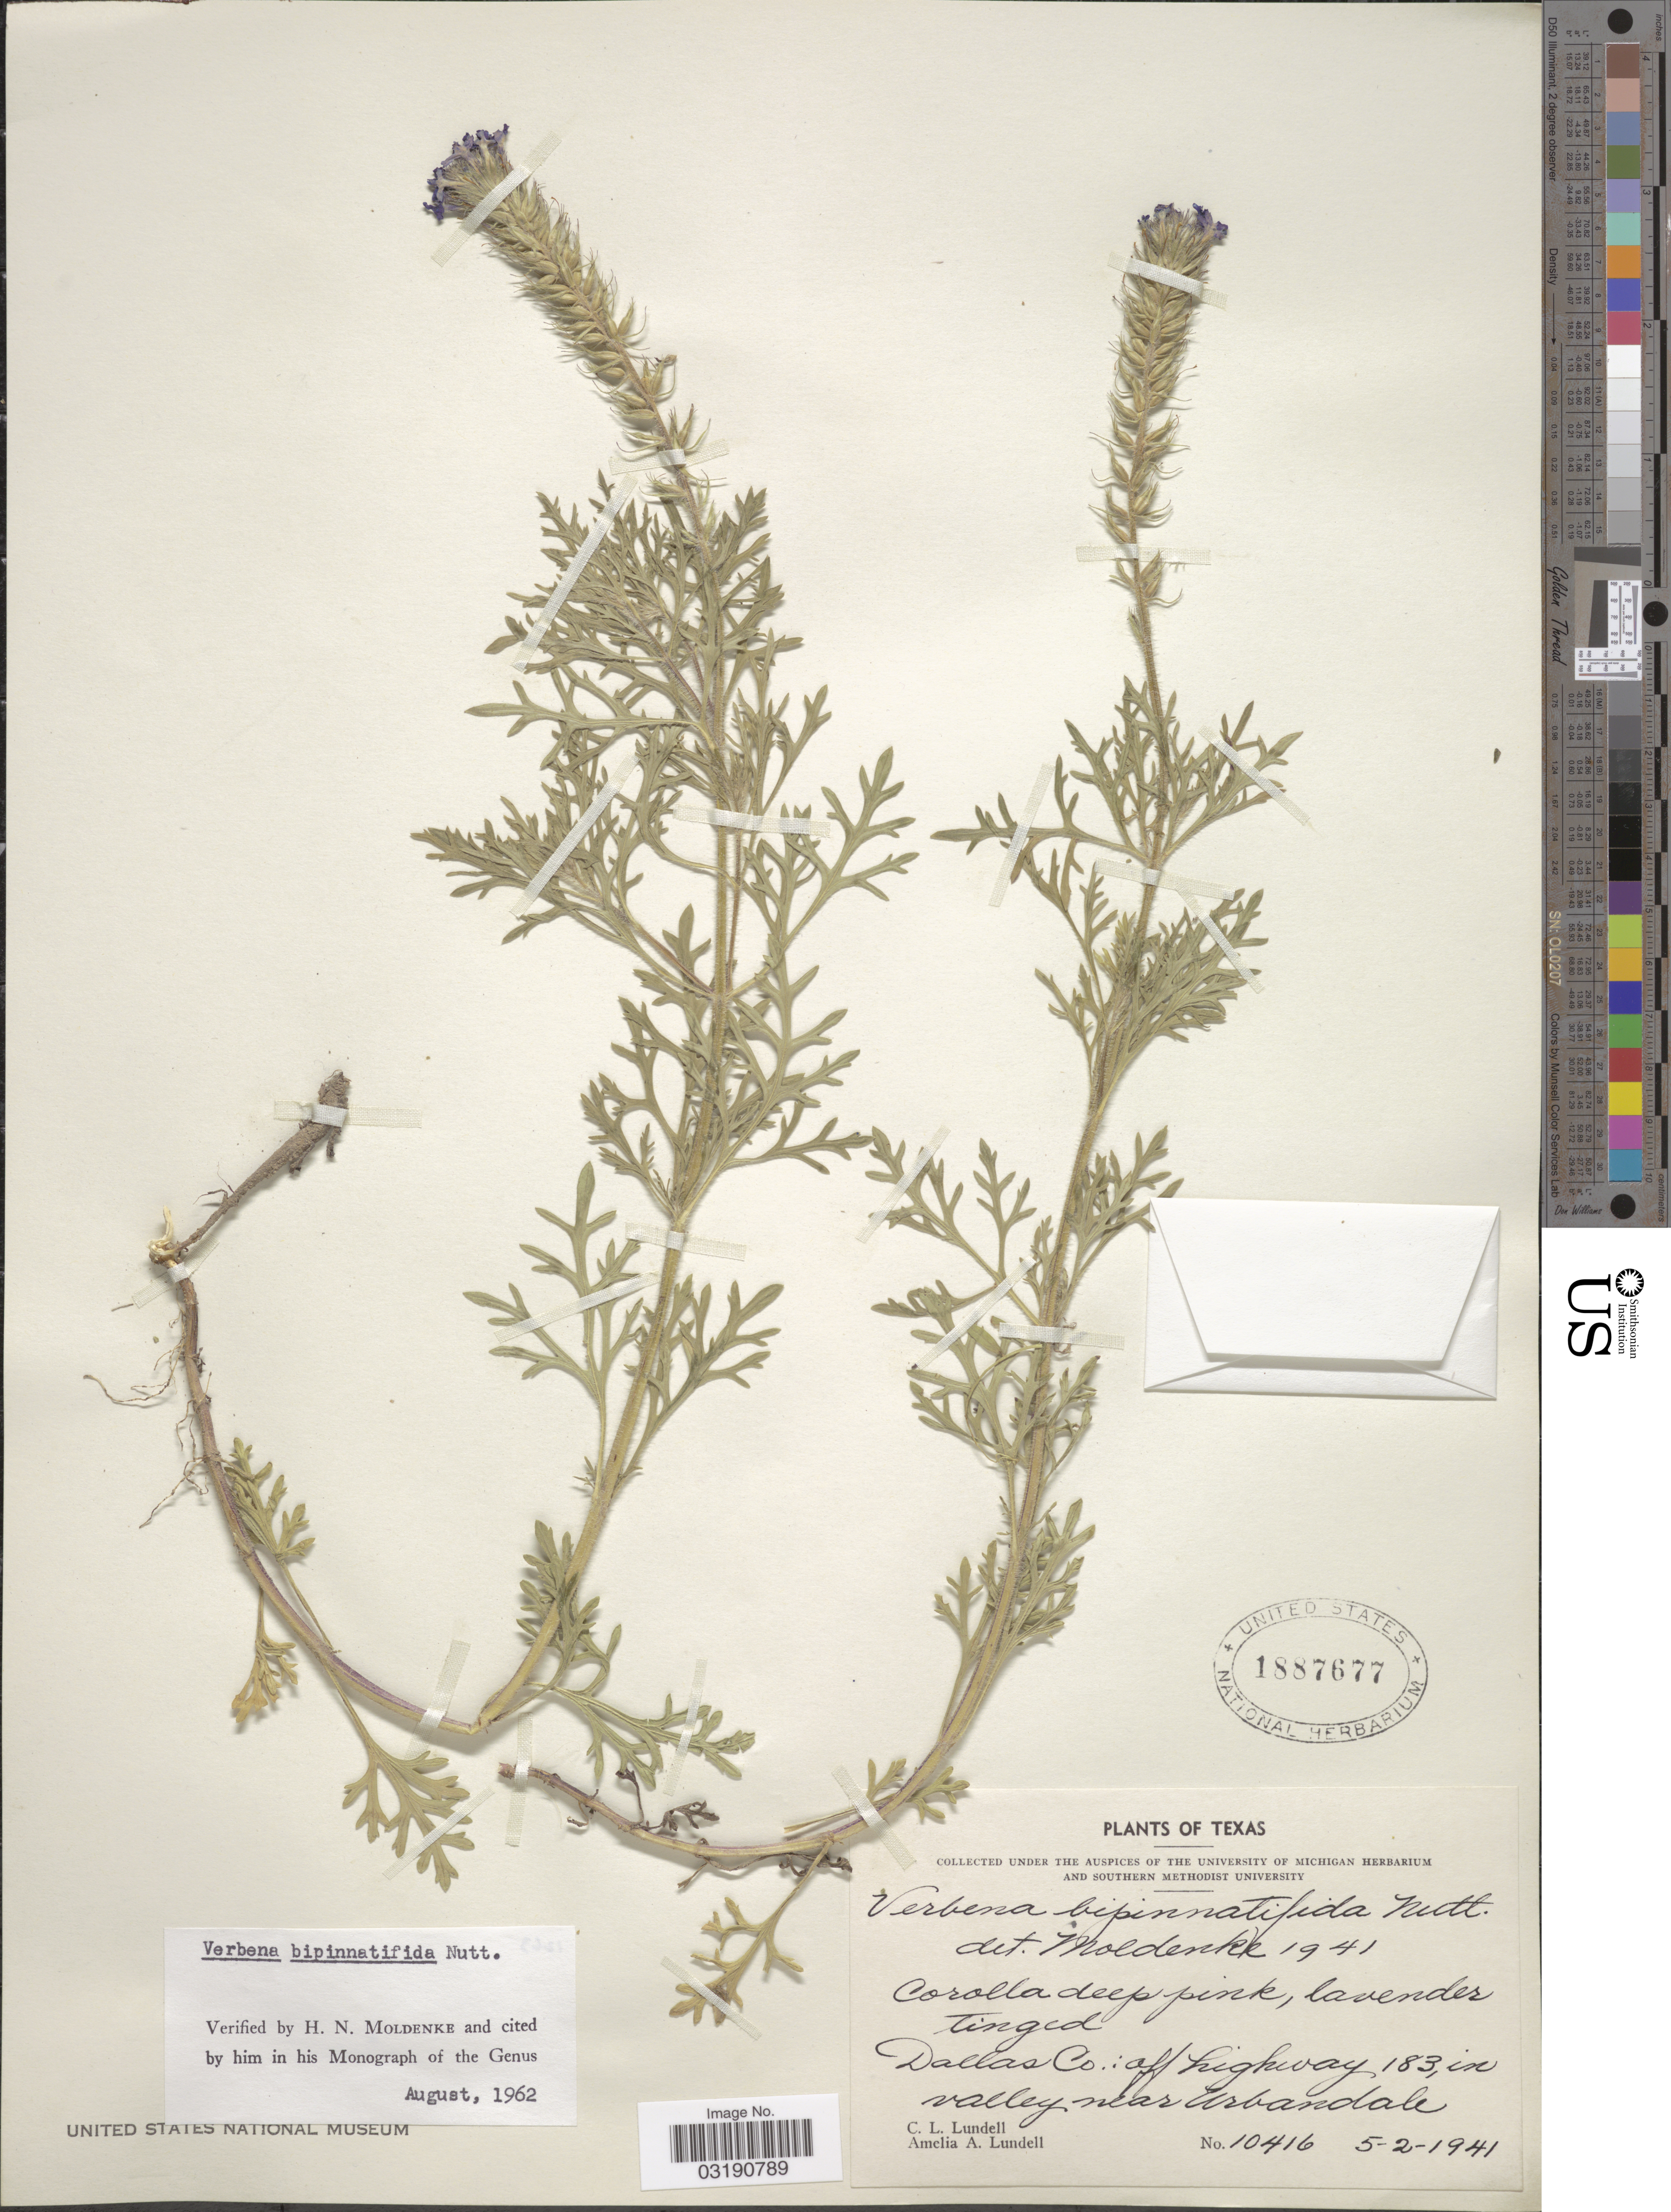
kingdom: Plantae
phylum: Tracheophyta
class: Magnoliopsida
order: Lamiales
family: Verbenaceae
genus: Verbena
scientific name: Verbena bipinnatifida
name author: (Schauer) Nutt.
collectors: C. L. Lundell & A. A. Lundell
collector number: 10416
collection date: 1941-05-02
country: United States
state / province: Texas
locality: Dallas Co.: off highway 183, in valley near Urbandale.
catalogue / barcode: US 1887677